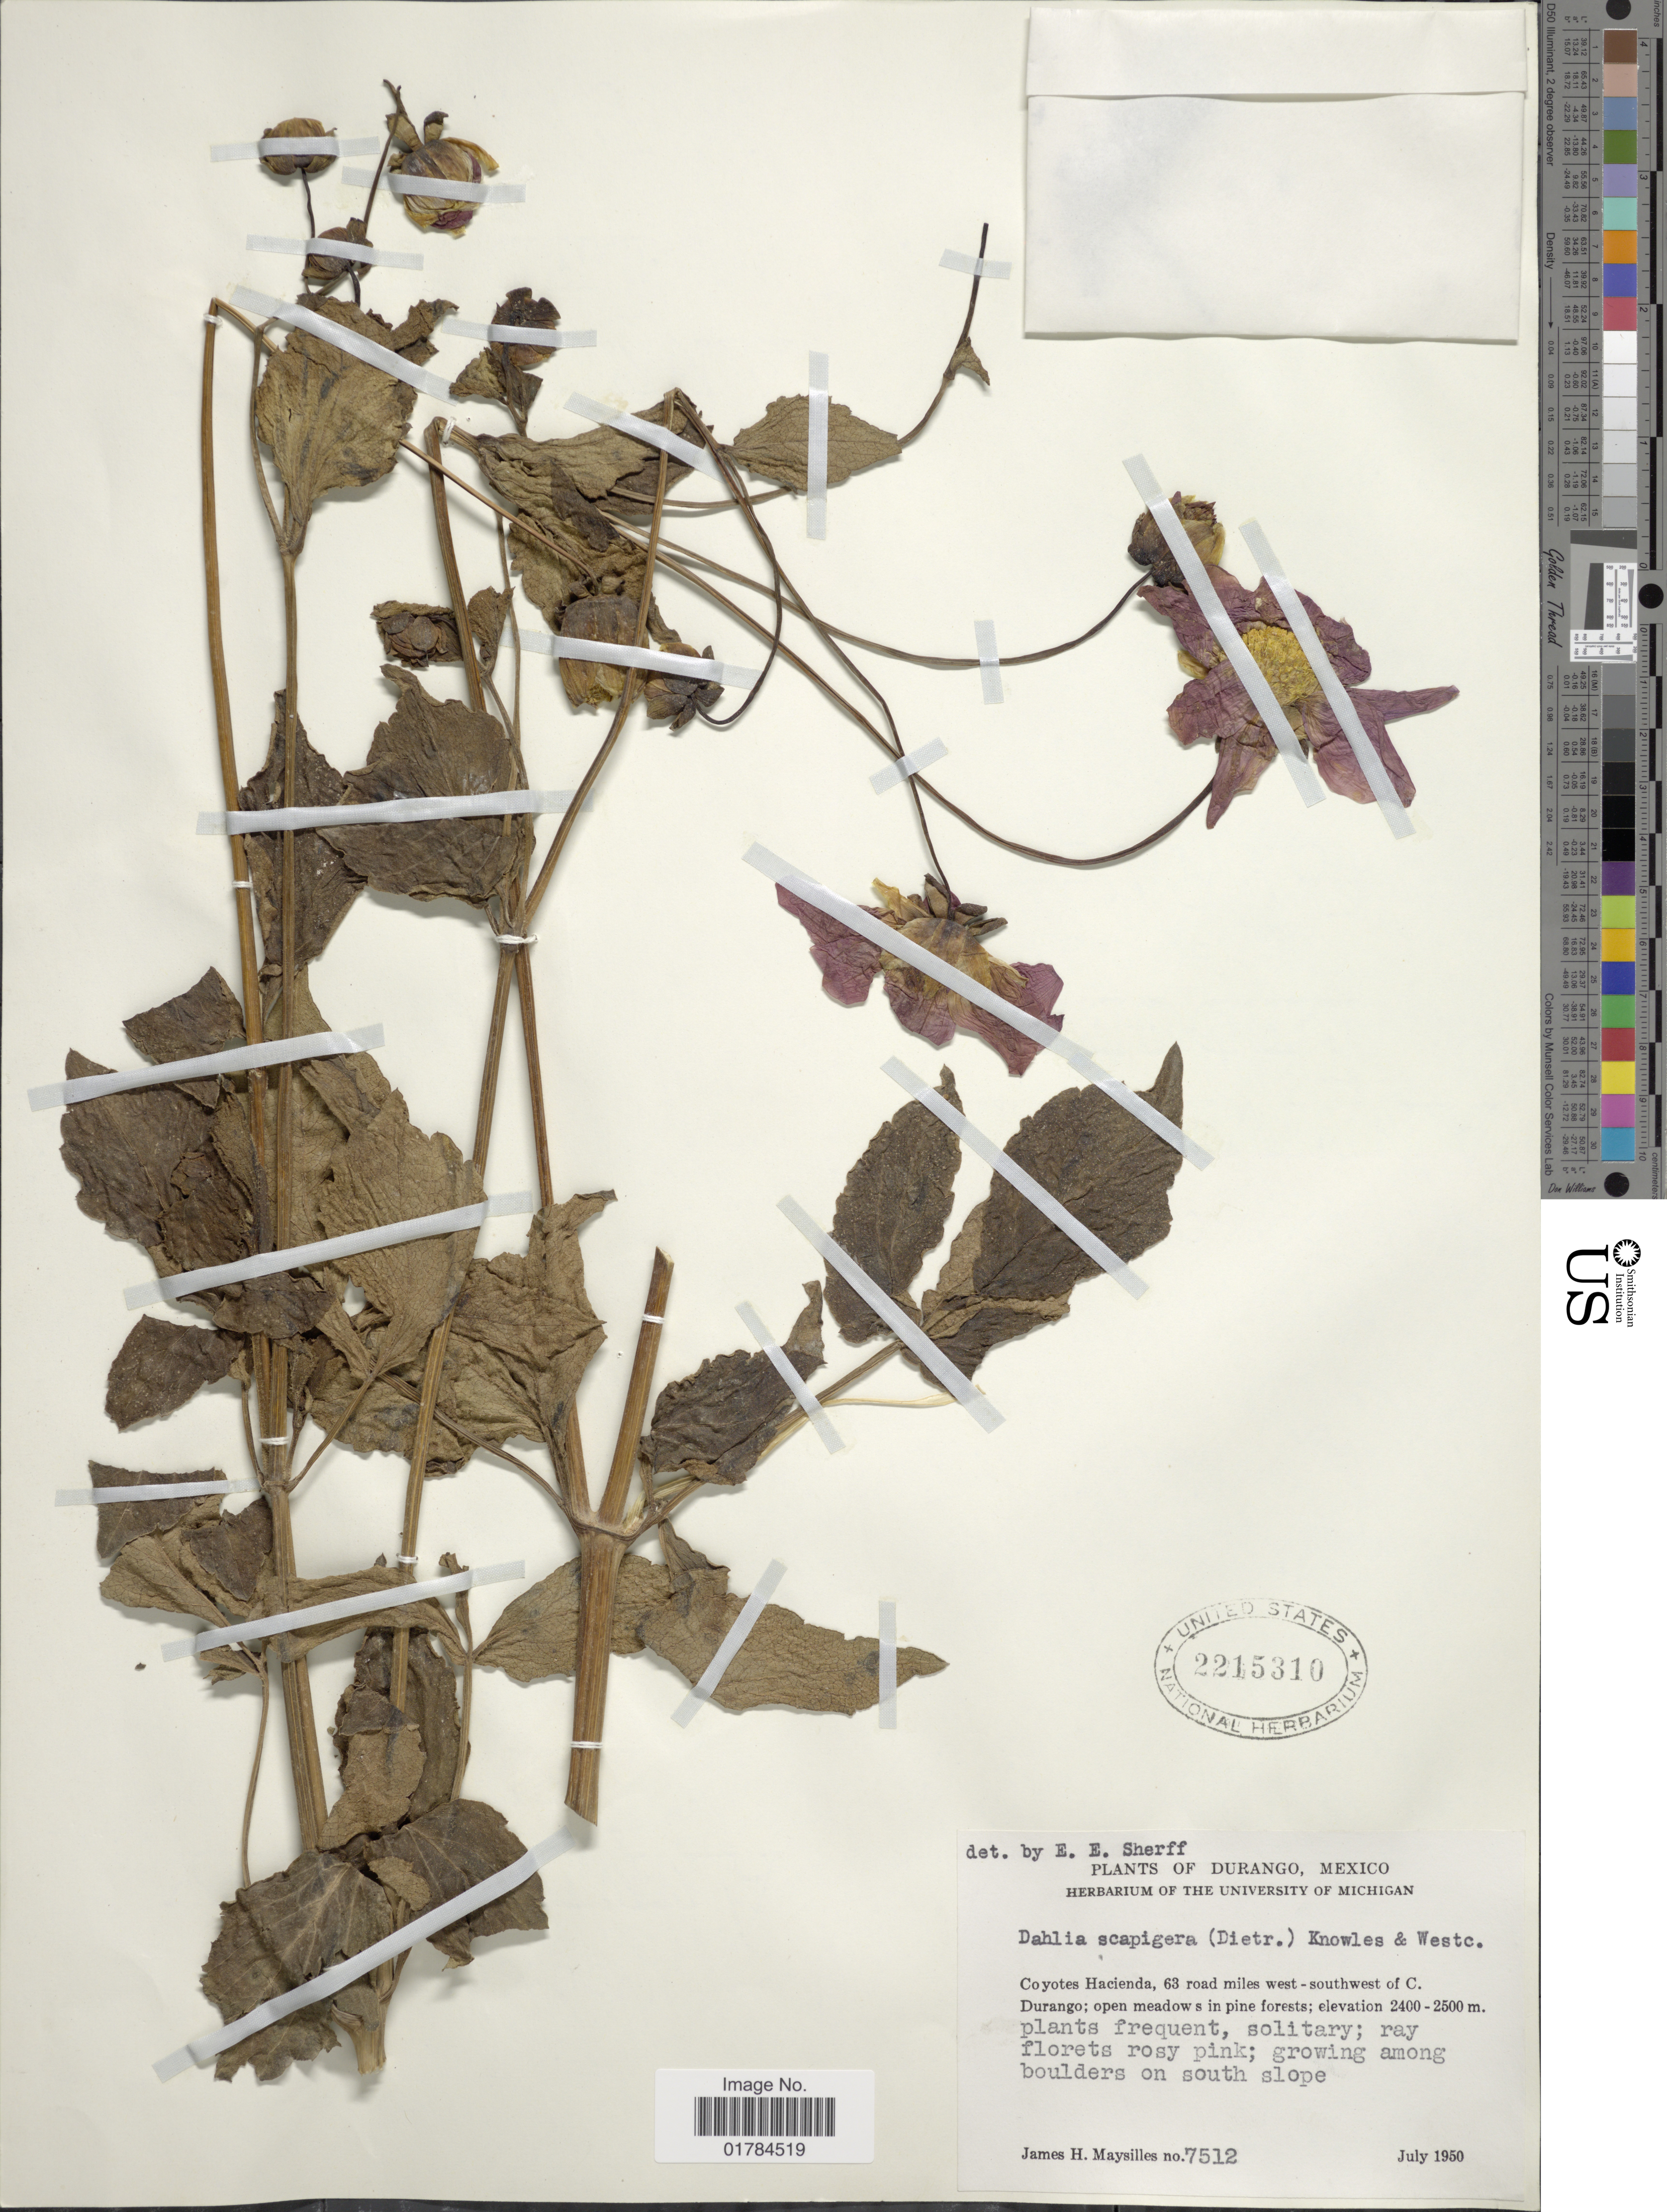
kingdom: Plantae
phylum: Tracheophyta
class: Magnoliopsida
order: Asterales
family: Asteraceae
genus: Dahlia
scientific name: Dahlia scapigera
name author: Knowles & Westc.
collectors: J. Maysilles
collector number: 7512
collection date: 1950-07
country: Mexico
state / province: Durango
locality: Coyotes Hacienda, 63 road miles west-southwest of C. Durango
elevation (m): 2400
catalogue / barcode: US 2215310